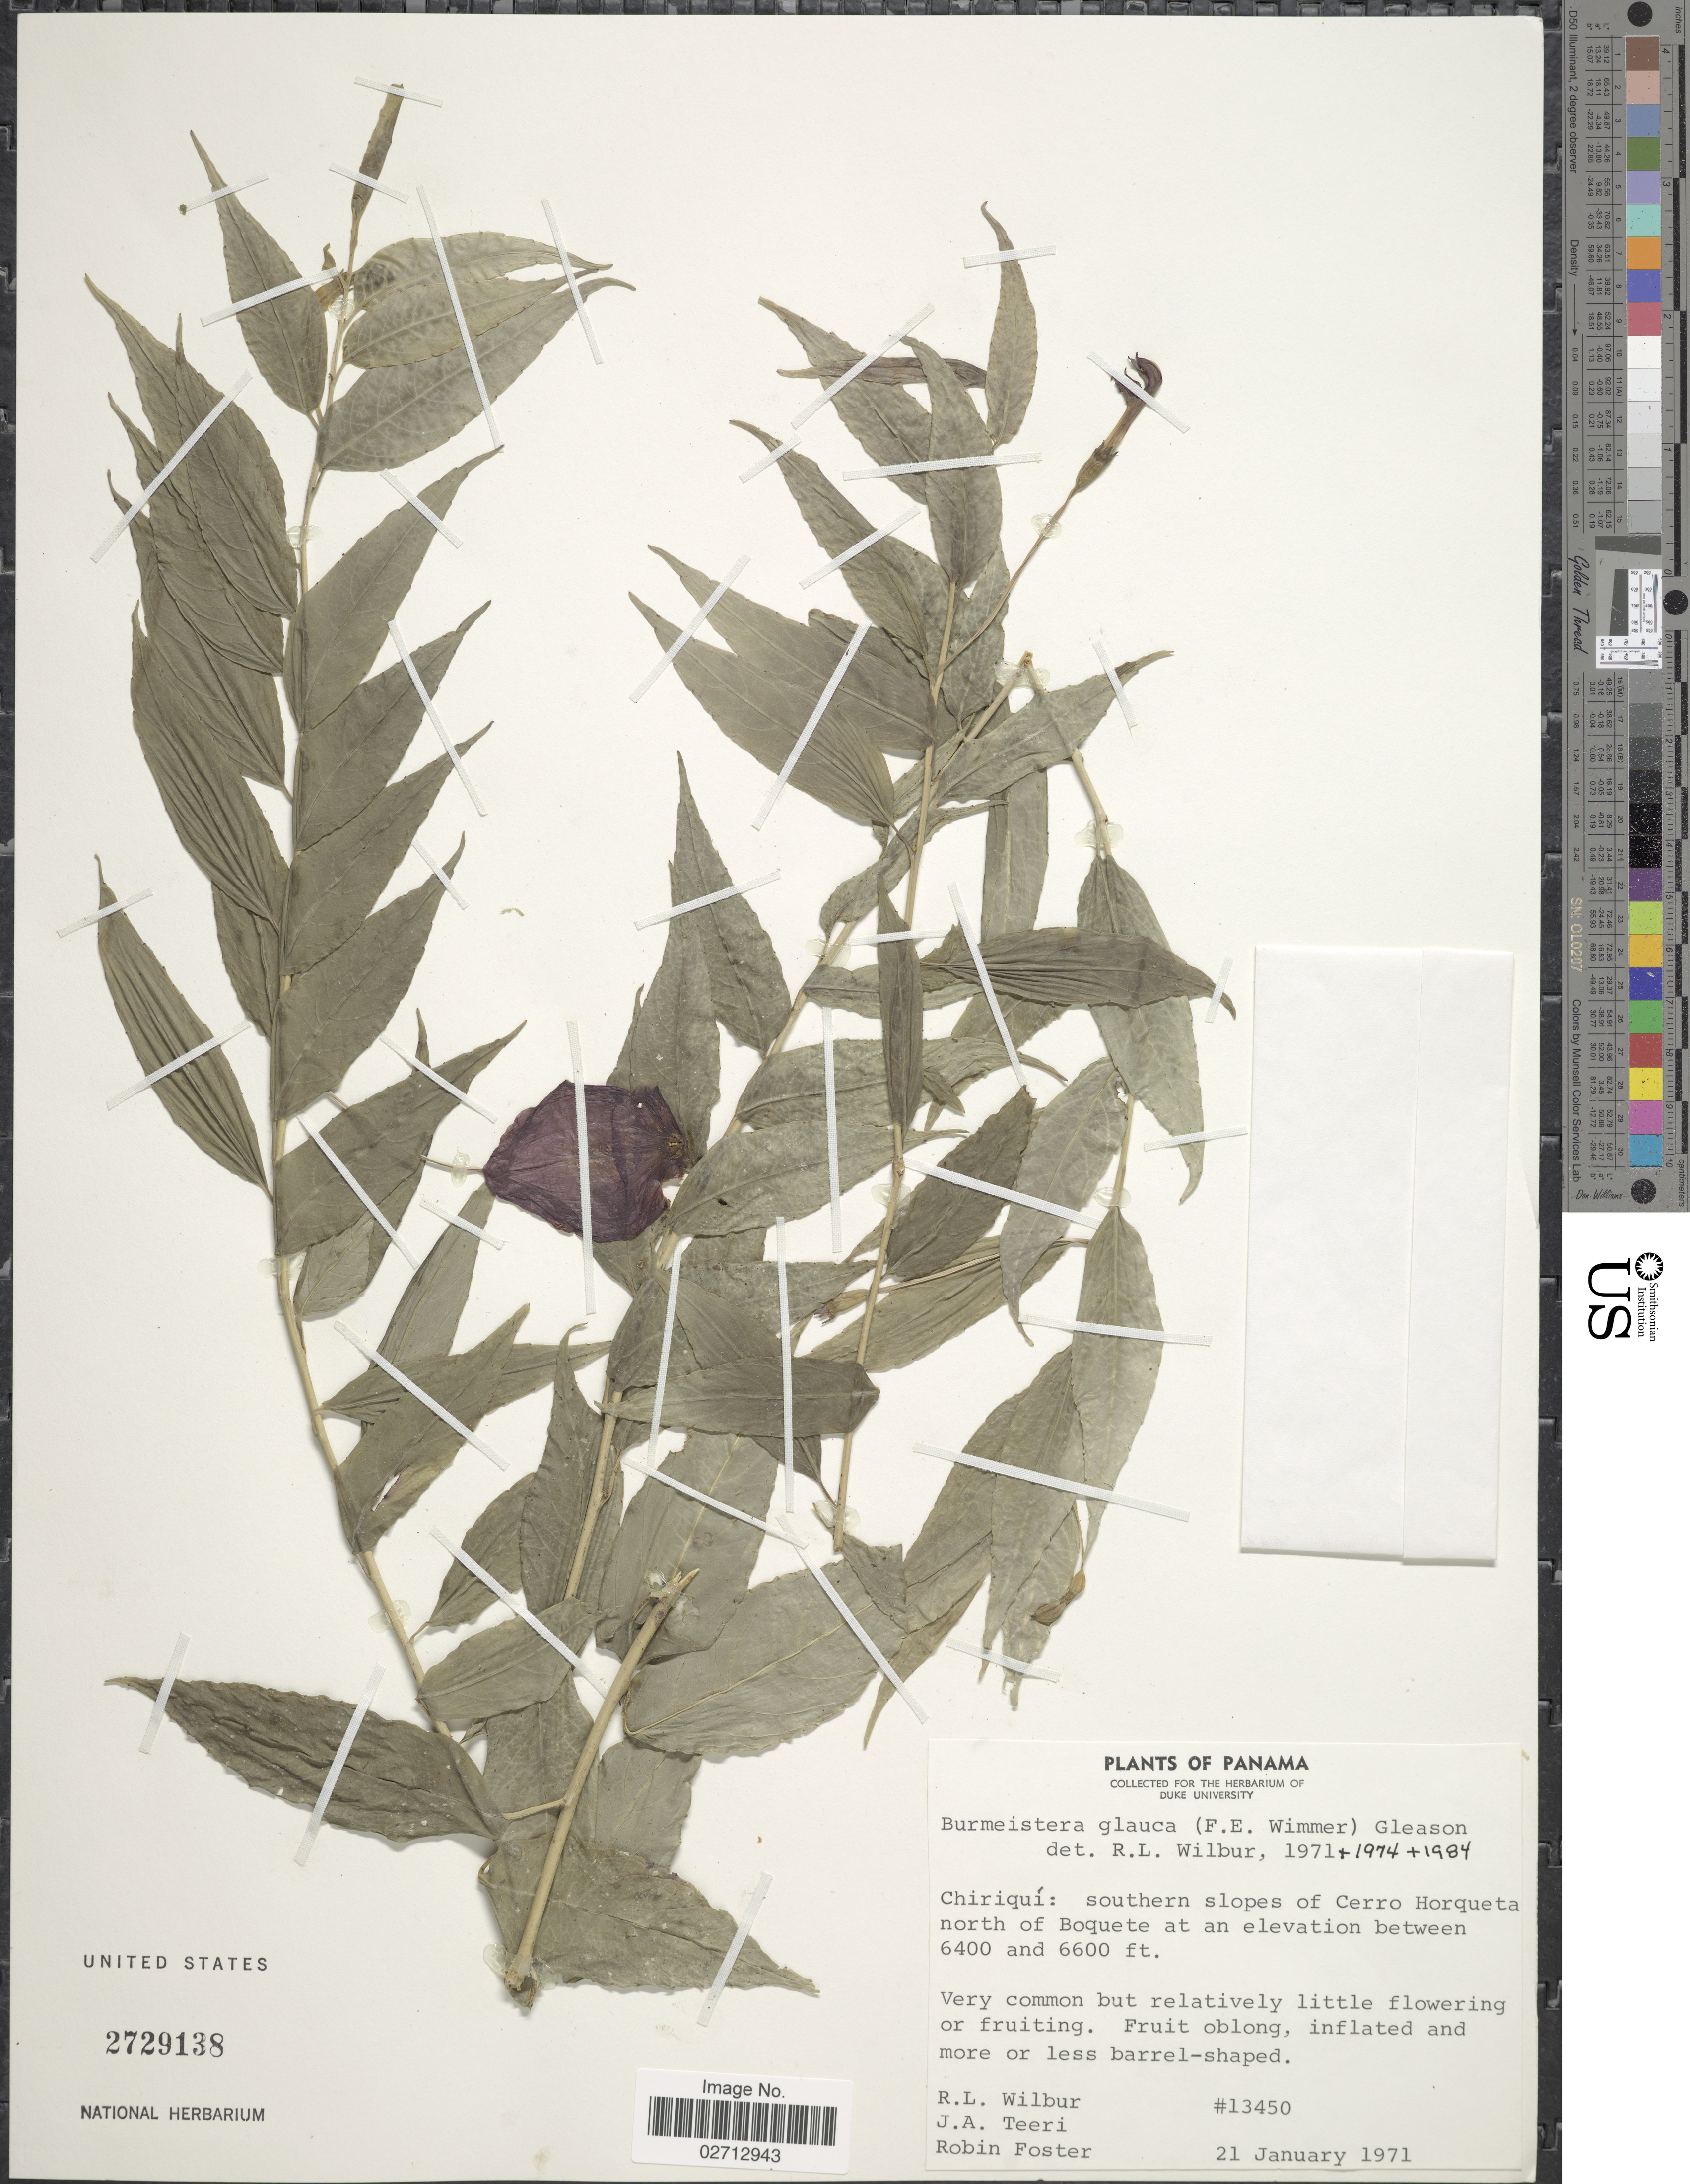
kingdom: Plantae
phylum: Tracheophyta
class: Magnoliopsida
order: Asterales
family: Campanulaceae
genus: Burmeistera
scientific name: Burmeistera glauca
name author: (E. Wimm.) Gleason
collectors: R. L. Wilbur, J. Teeri & R. B. Foster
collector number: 13450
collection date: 1971-01-21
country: Panama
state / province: Chiriqui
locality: Southern slopes of Cerro Horqueta north of Boquete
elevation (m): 1951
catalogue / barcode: US 2729138